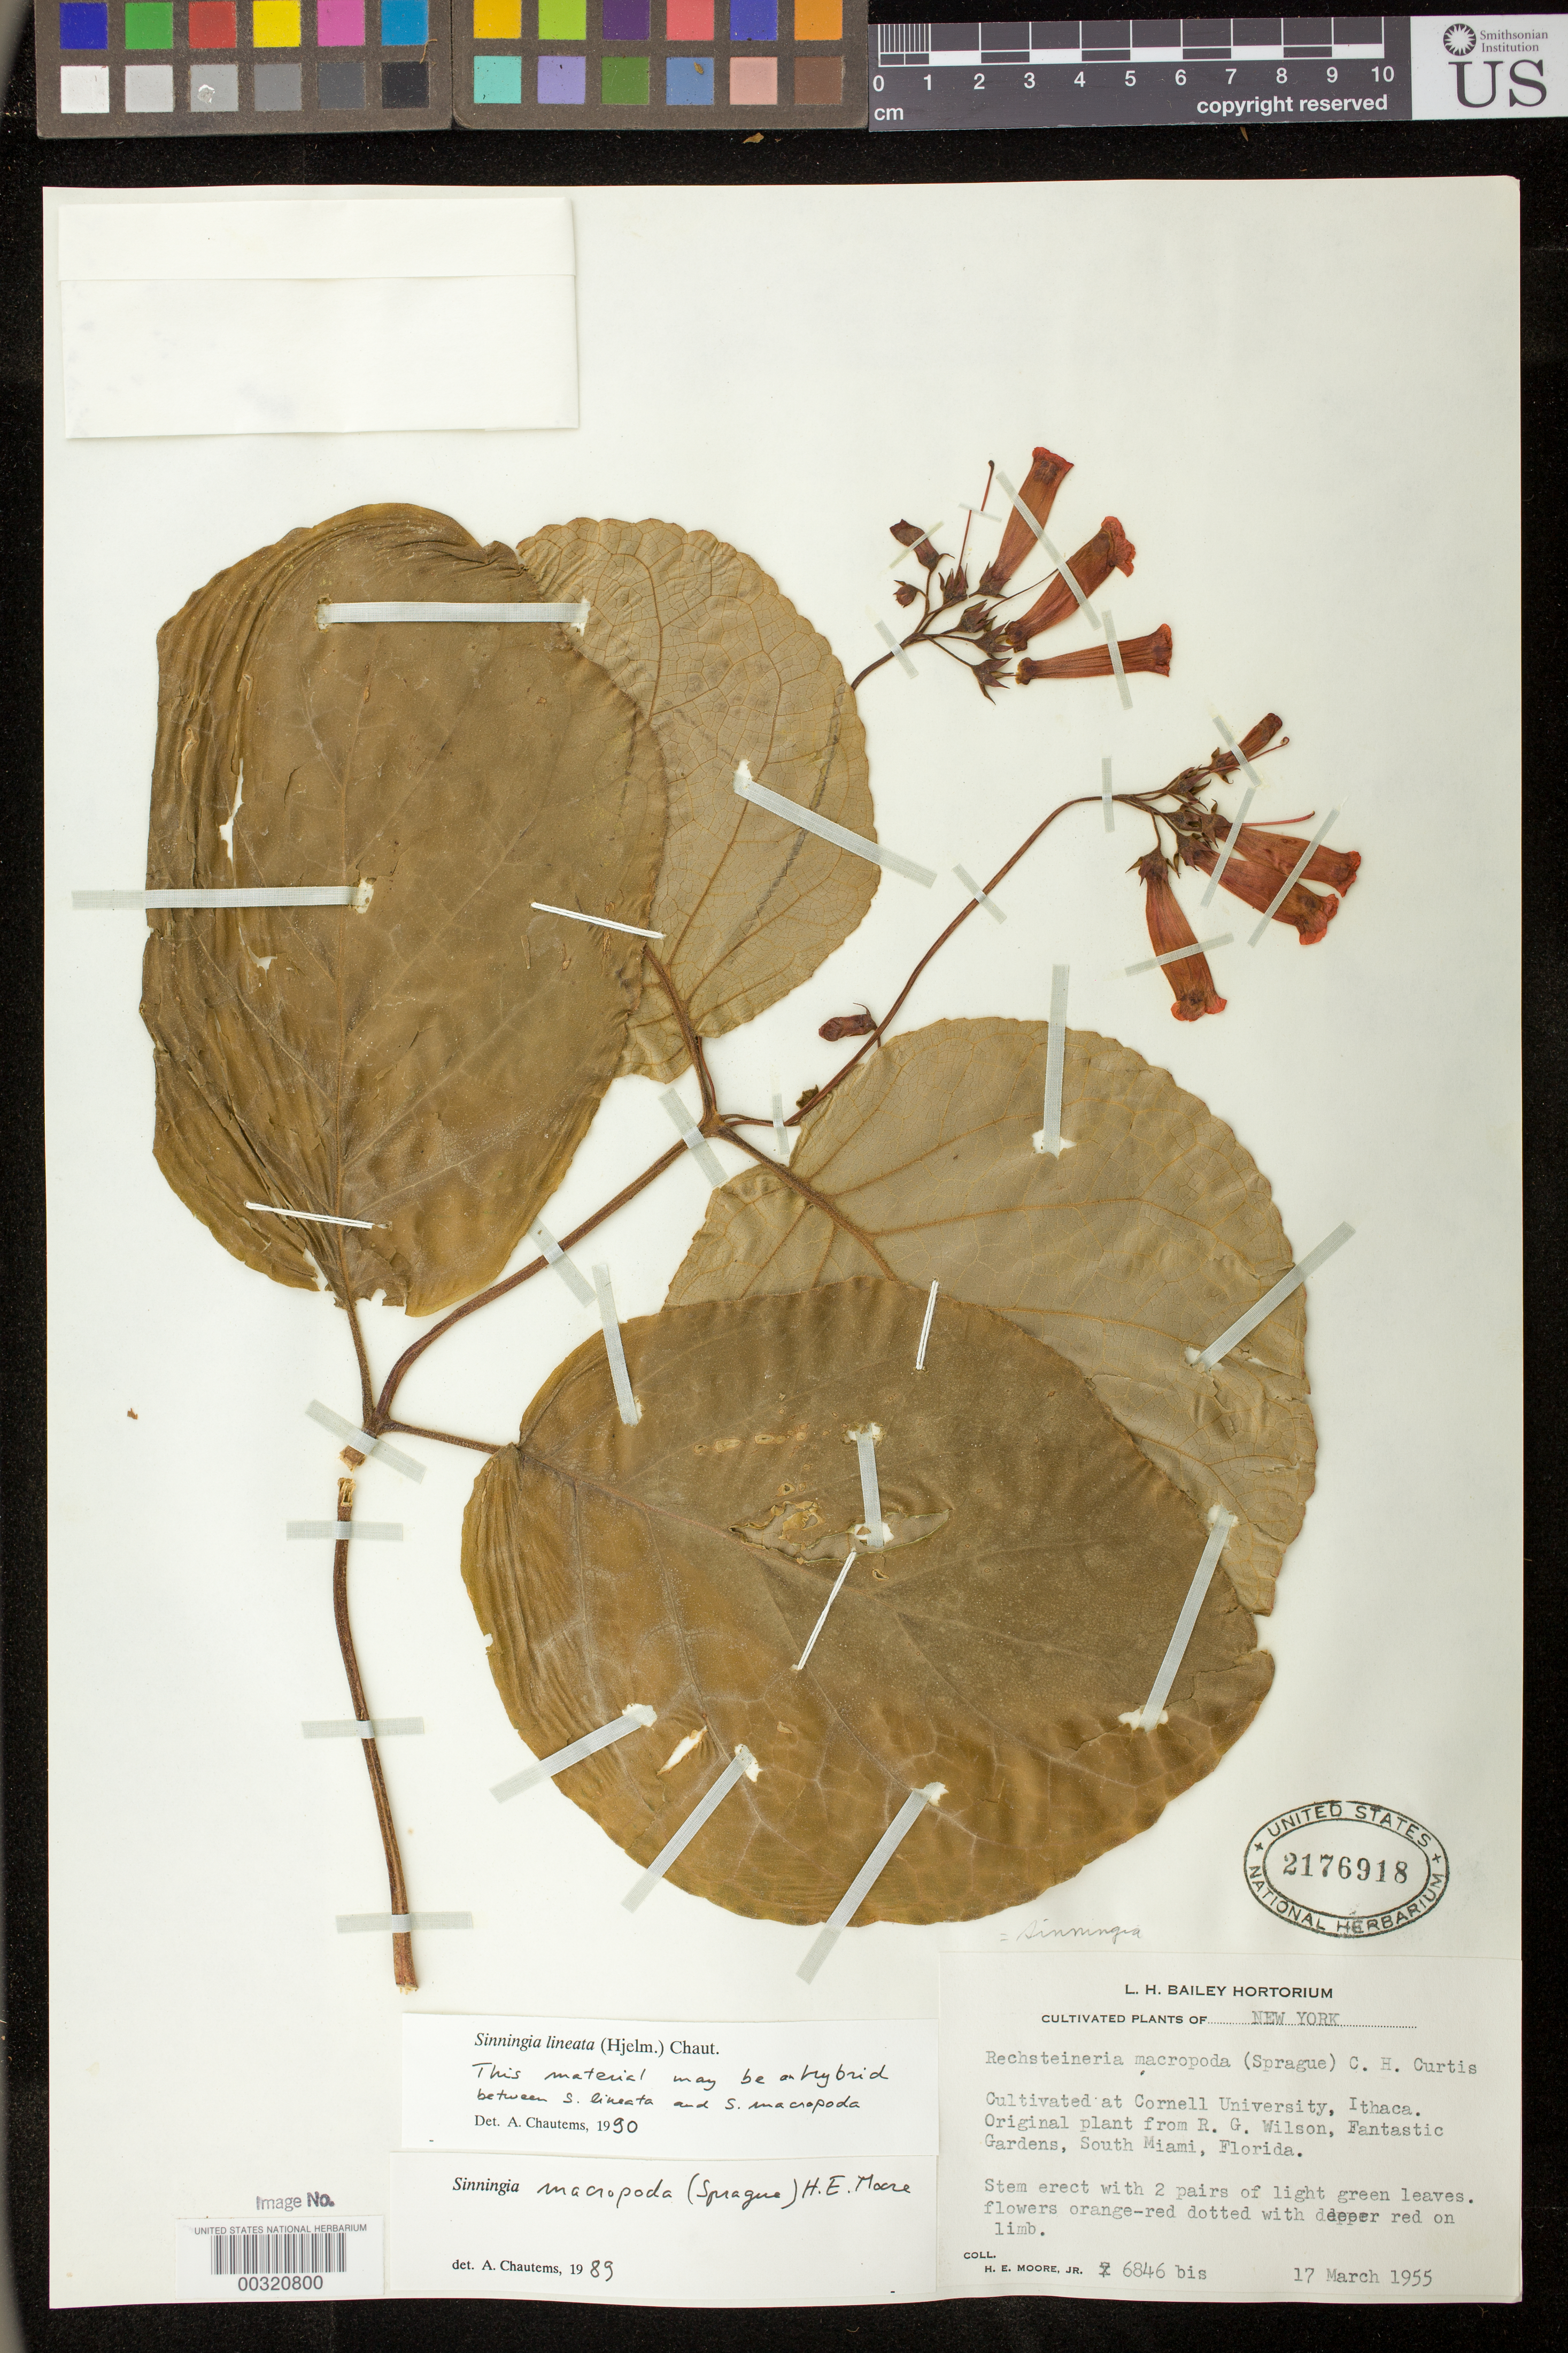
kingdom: Plantae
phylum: Tracheophyta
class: Magnoliopsida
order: Lamiales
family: Gesneriaceae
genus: Sinningia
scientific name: Sinningia lineata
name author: (Hjelmq.) Chautems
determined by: Chautems, A. P.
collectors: H. E. Moore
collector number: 6846 bis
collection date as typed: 17 Mar 1955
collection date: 1955-03-17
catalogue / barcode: US 2176918